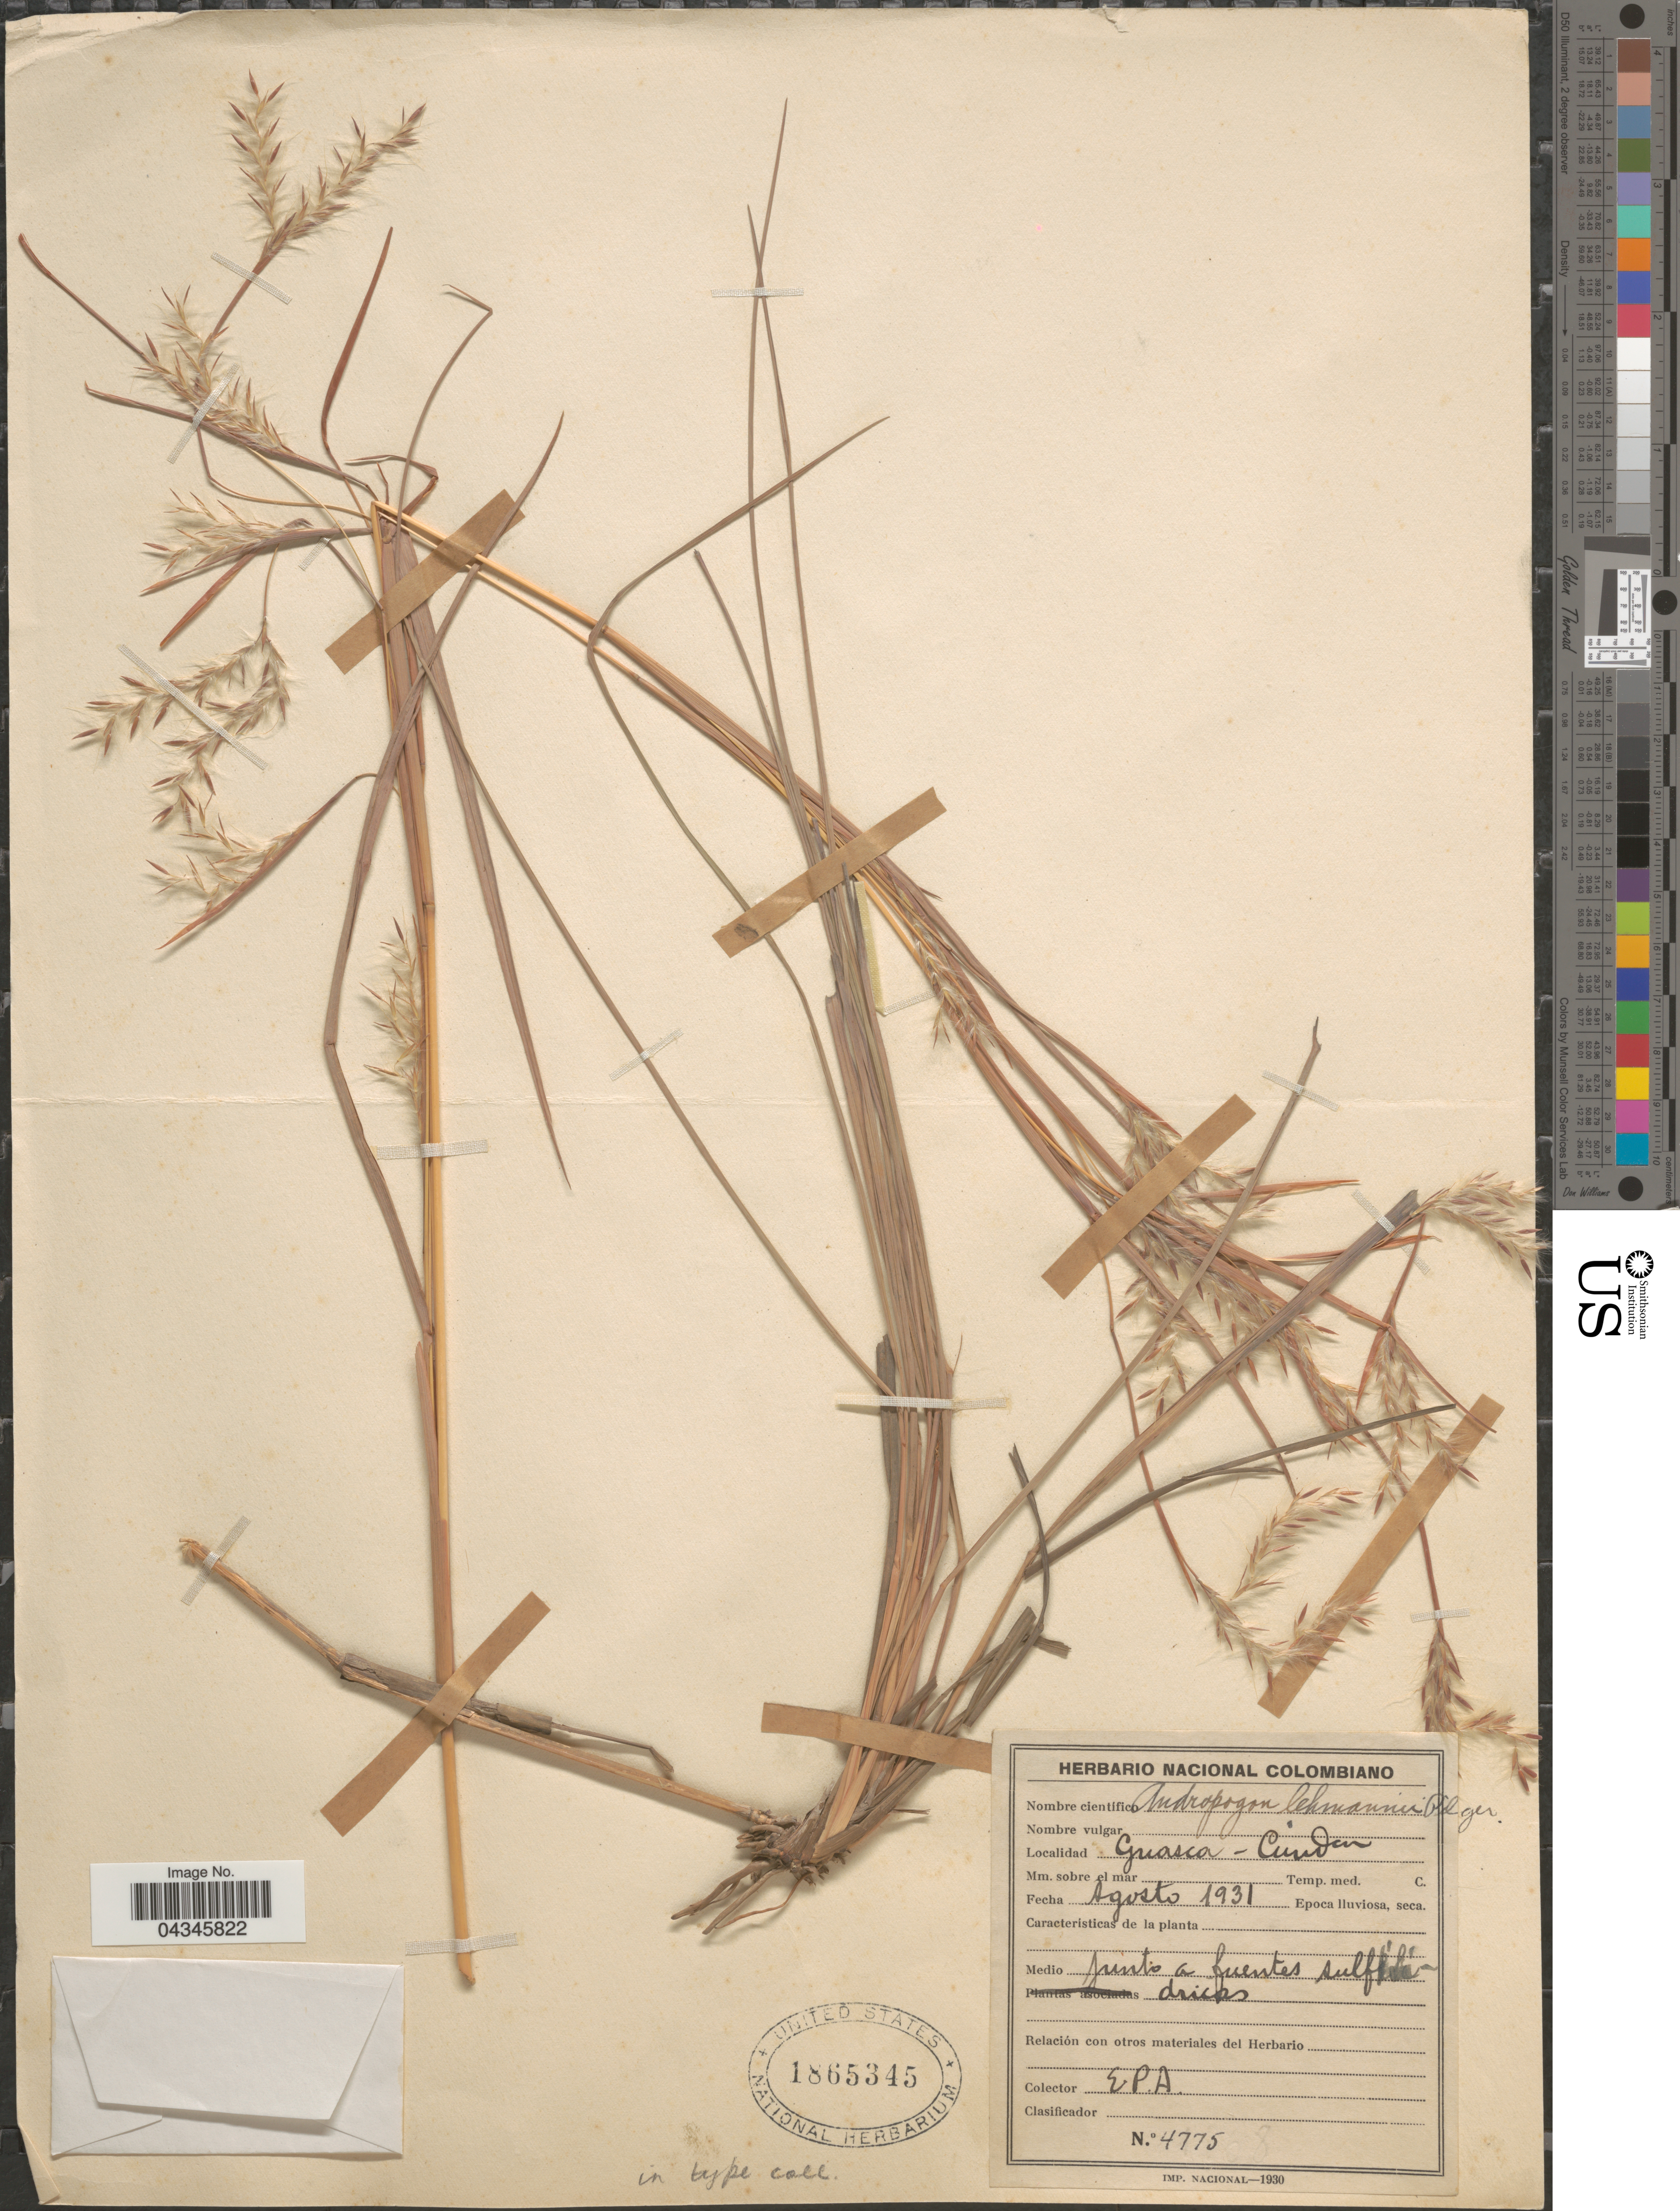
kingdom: Plantae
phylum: Tracheophyta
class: Liliopsida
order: Poales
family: Poaceae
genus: Andropogon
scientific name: Andropogon lehmannii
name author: Pilg.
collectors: E. Pérez Arbeláez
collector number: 4775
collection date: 1931-08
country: Colombia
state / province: Cundinamarca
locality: Guasca-Cundin.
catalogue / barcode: US 1865345